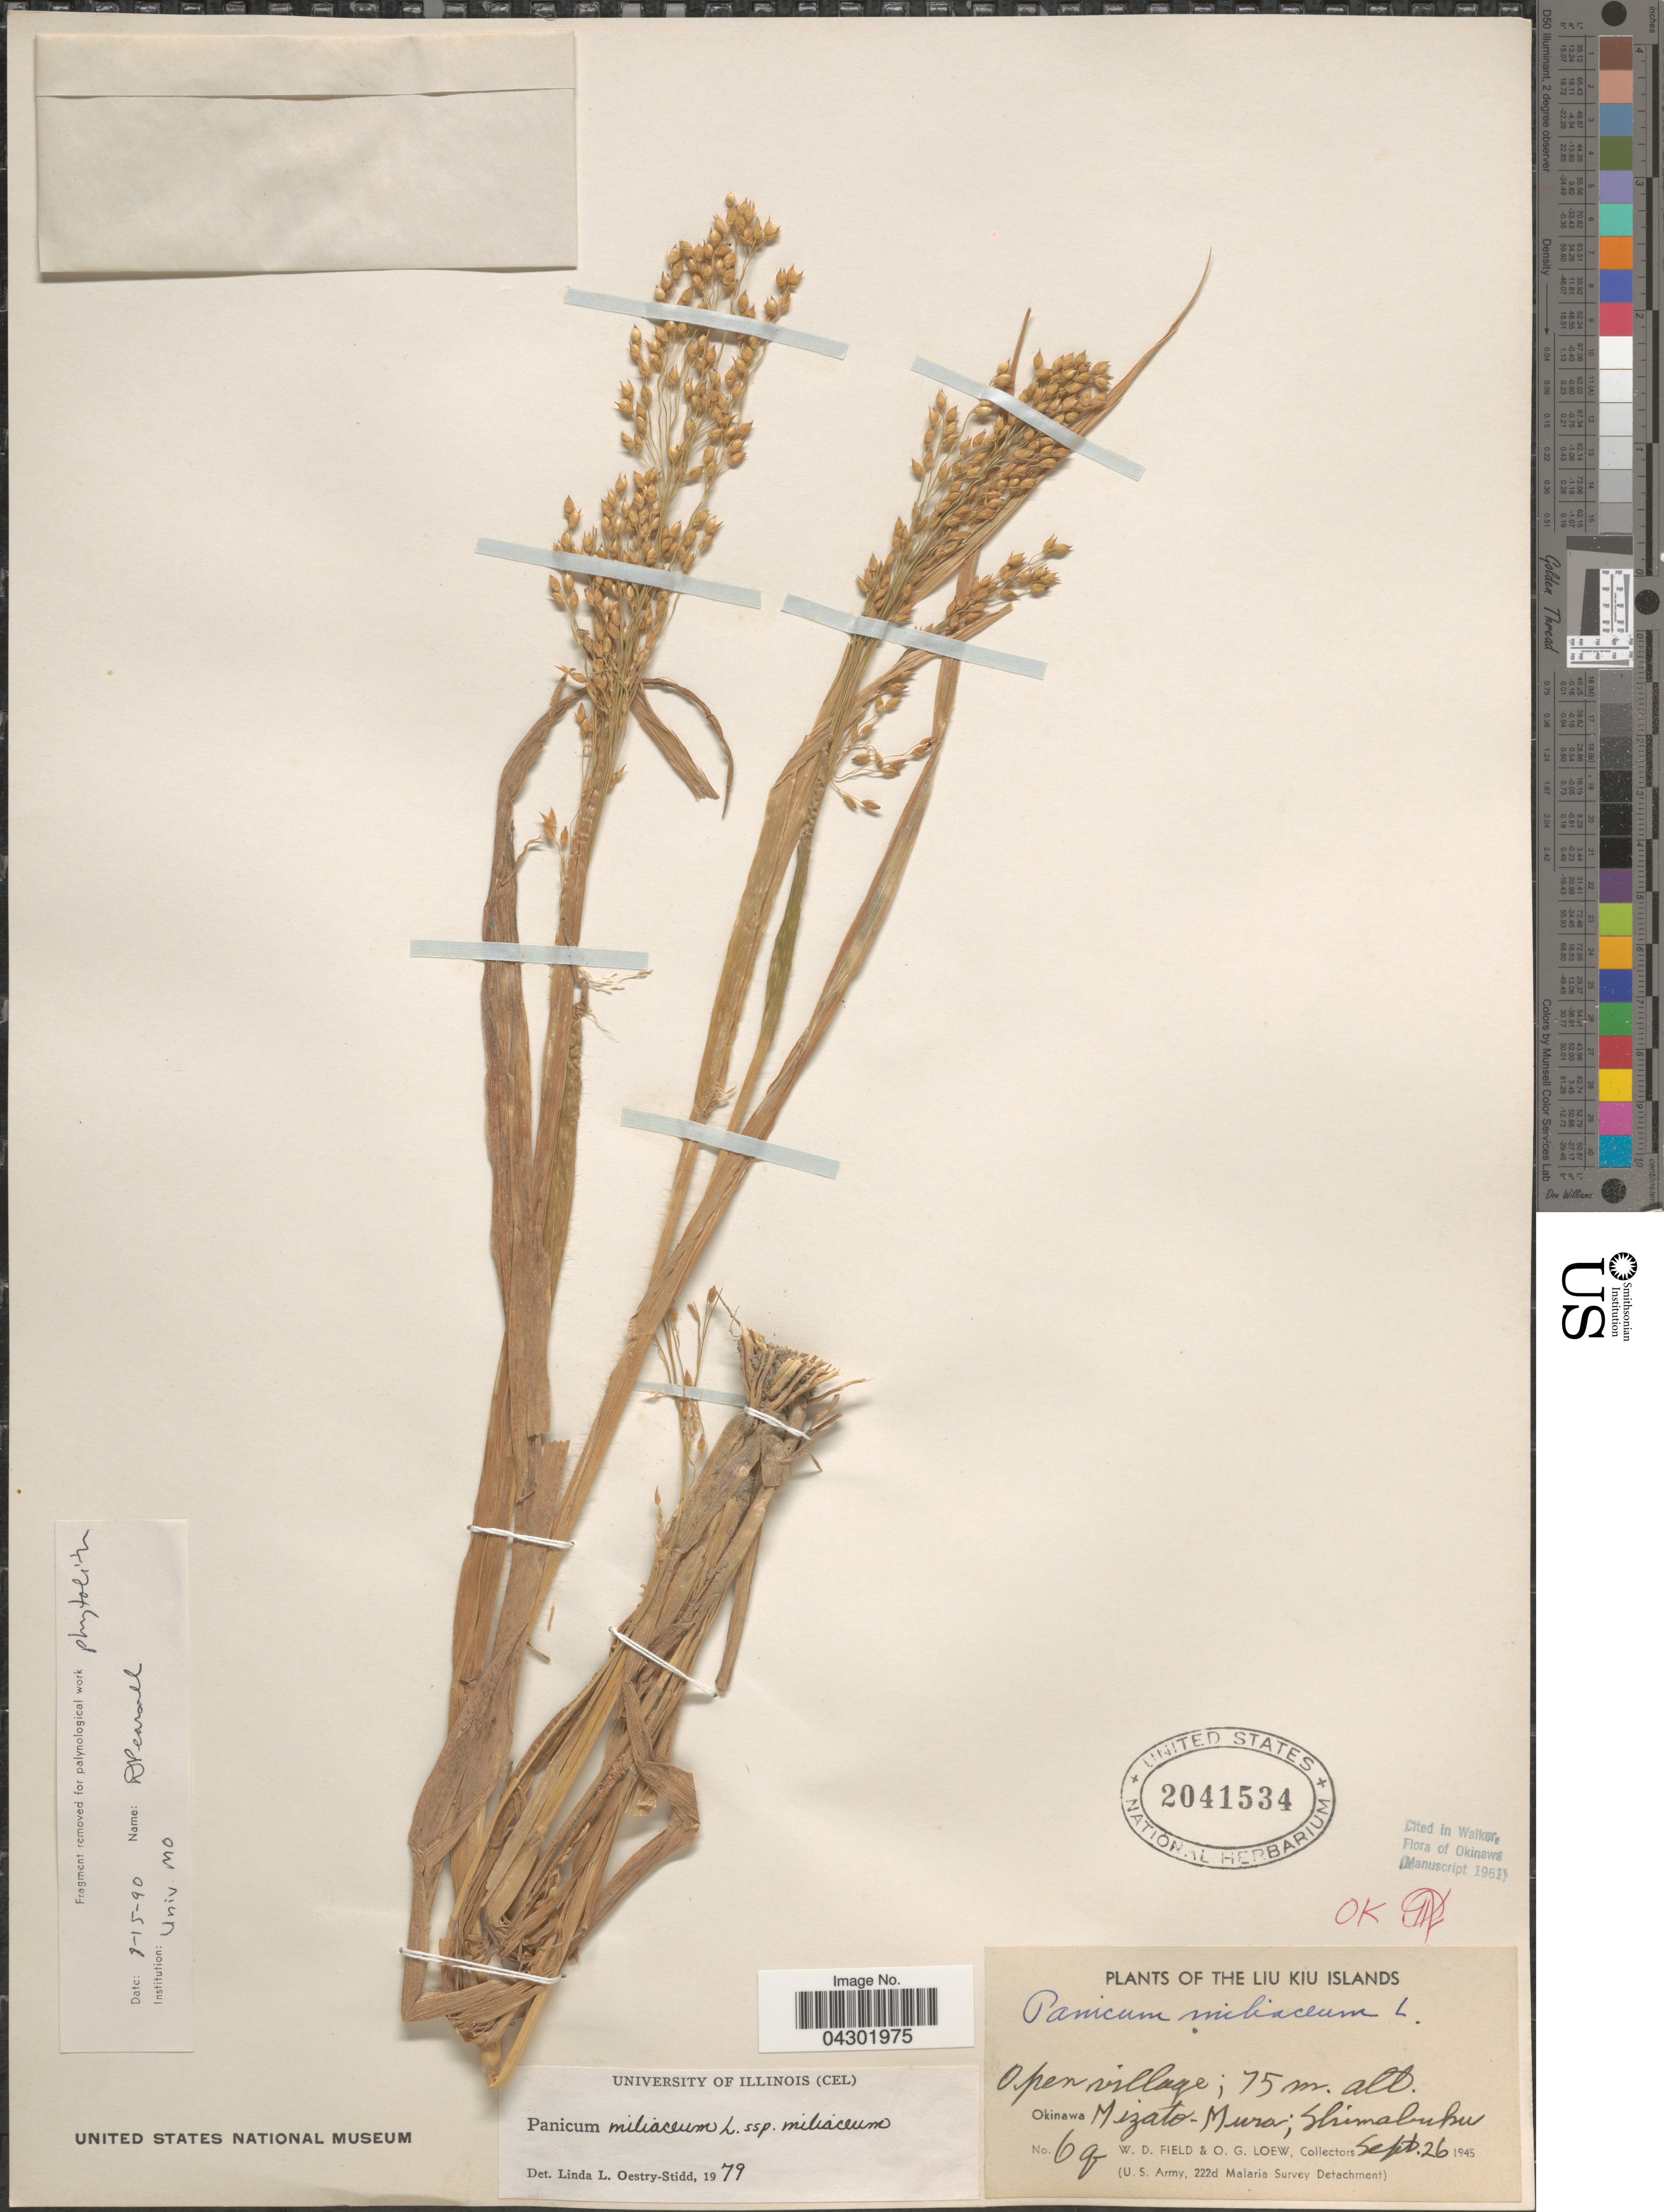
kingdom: Plantae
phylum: Tracheophyta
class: Liliopsida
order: Poales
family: Poaceae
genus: Panicum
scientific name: Panicum miliaceum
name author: L.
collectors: W. D. Field & O. G. Loew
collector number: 6q*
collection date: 1945-09-26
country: Japan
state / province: Okinawa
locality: Liu Kiu Islands. Open village; Okinawa Mizato-Mura; Shimabuku. (U.S. Army, 222d Malaria Survey Detachment).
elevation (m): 75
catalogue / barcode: US 2041534